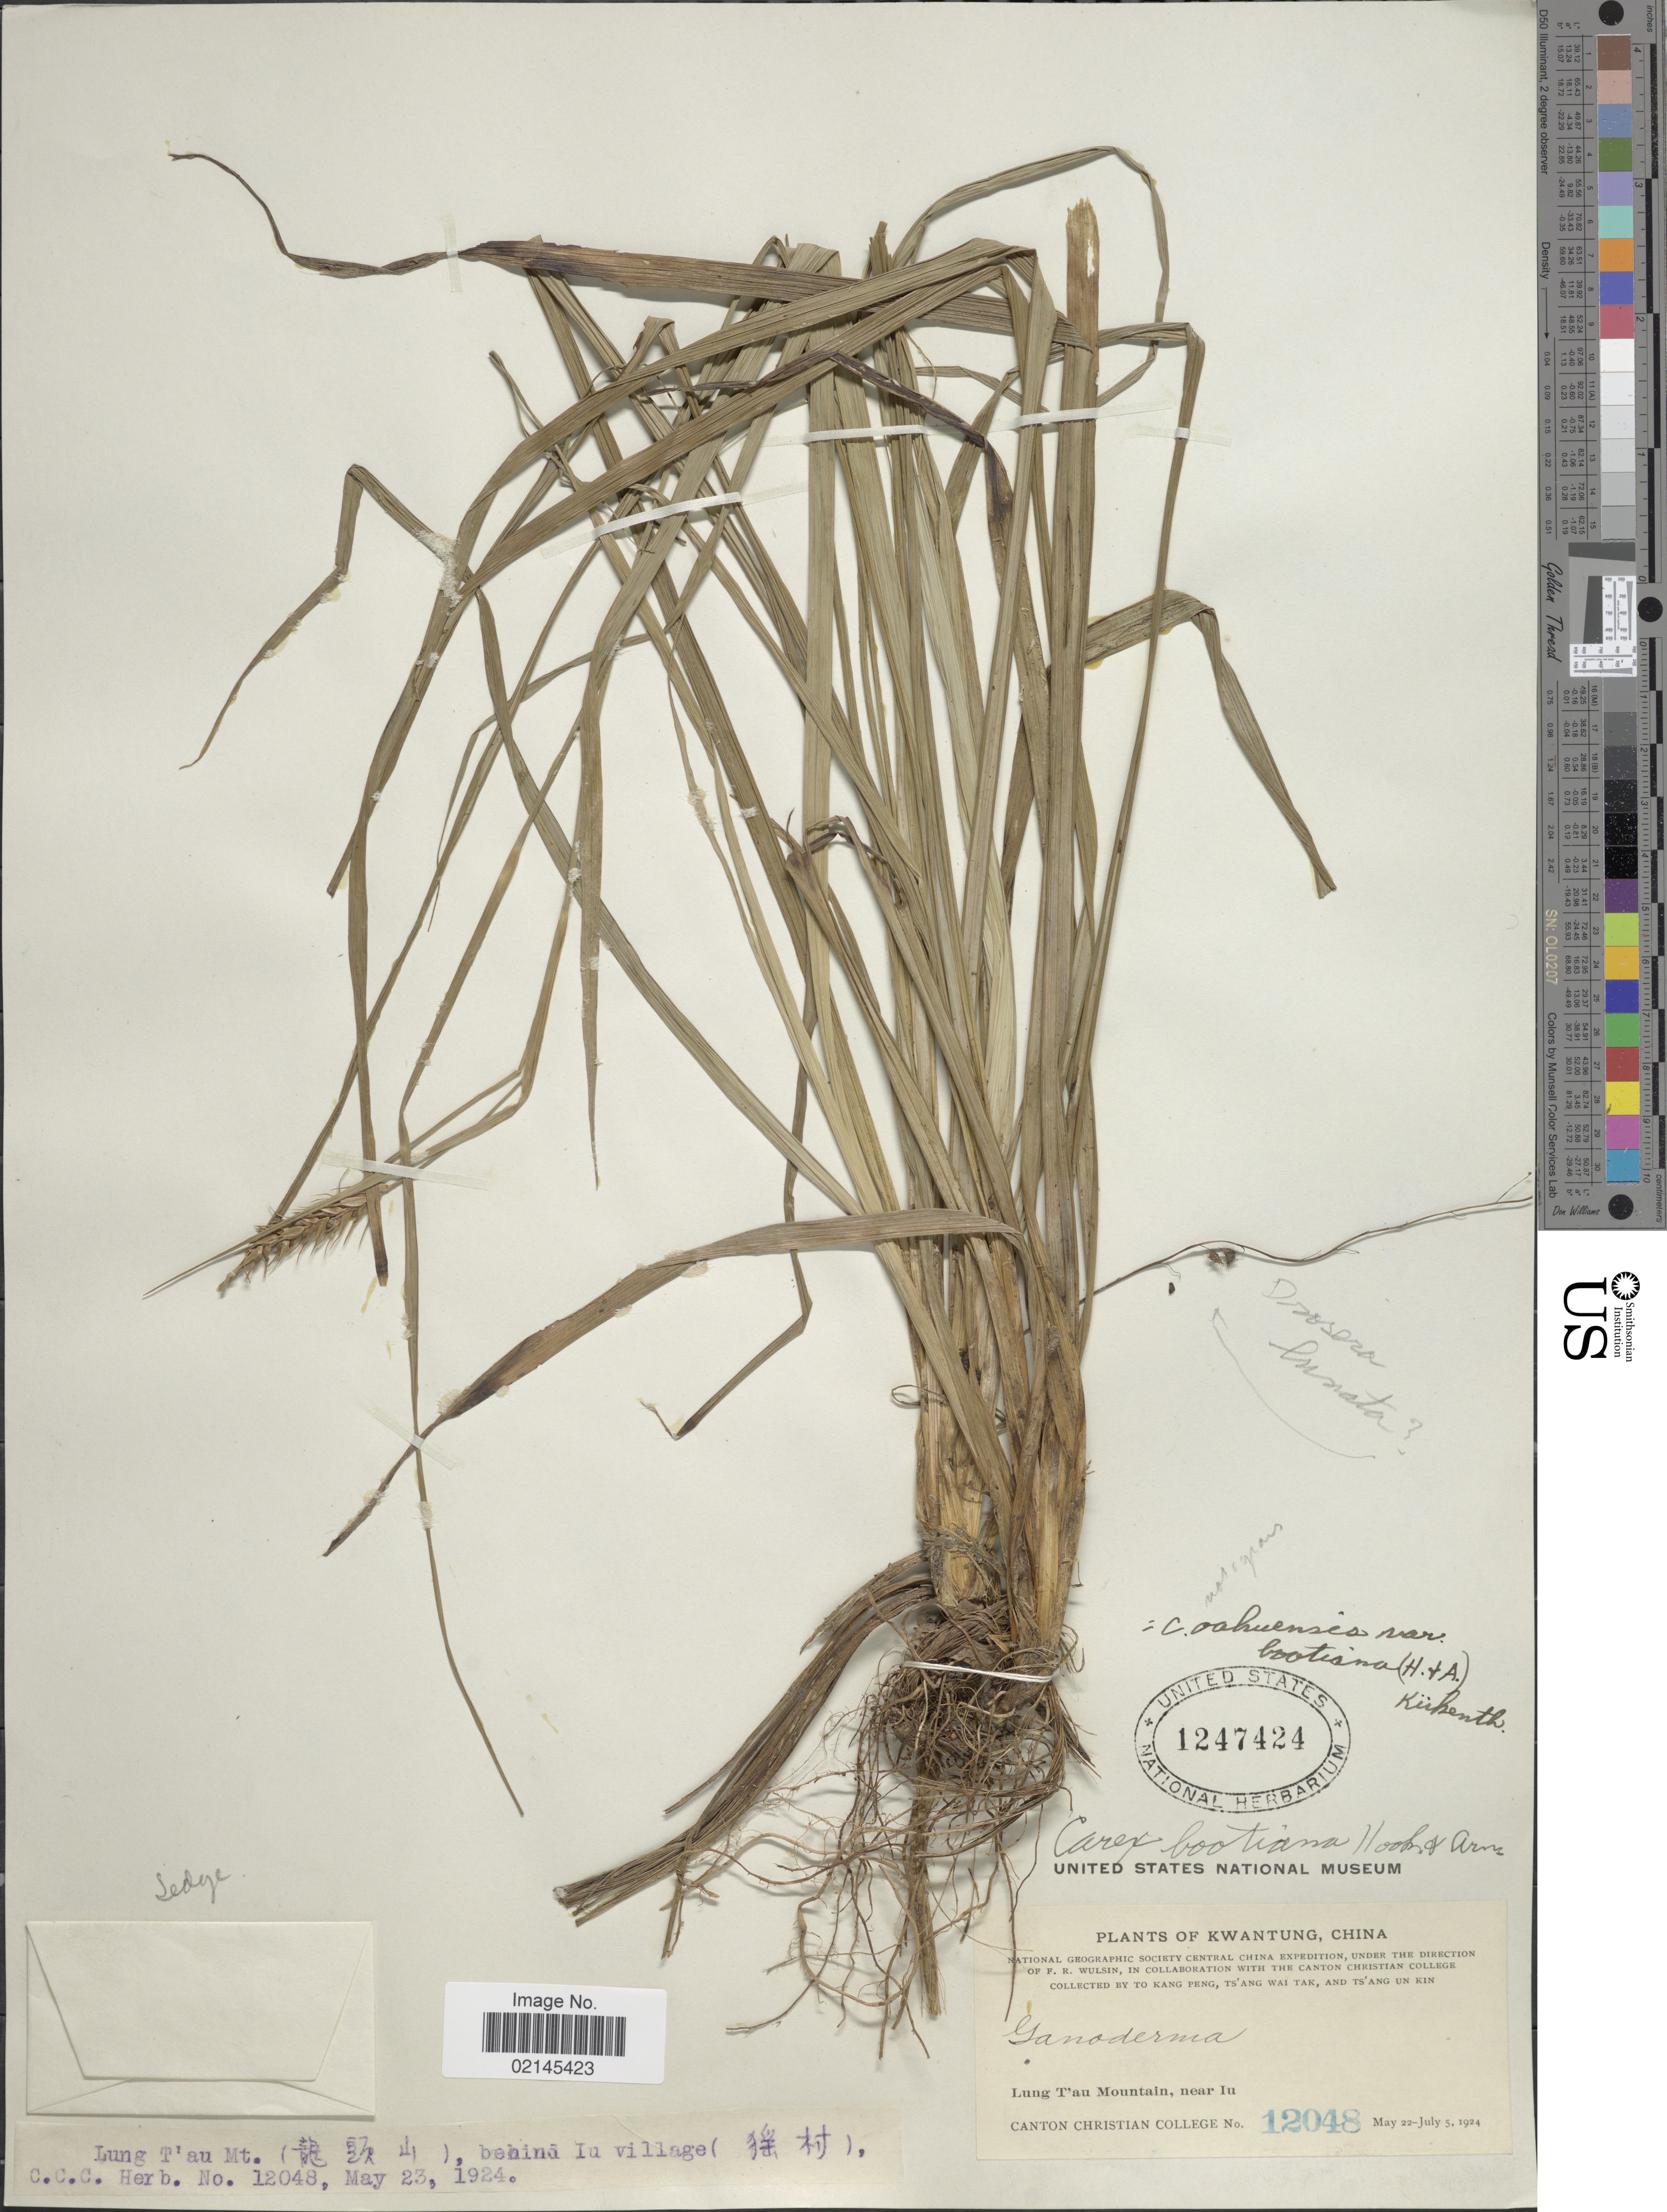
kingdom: Plantae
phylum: Tracheophyta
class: Liliopsida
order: Poales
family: Cyperaceae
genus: Carex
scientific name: Carex wahuensis subsp. robusta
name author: (Franch. & Sav.) T. Koyama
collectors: T. K. Peng, W. T. Tsang & U. K. Tsang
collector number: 12048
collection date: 1924-05-23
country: China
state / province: Guangdong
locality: Kwangtung, Lung T'au Mountain, near Iu, behind Iu Village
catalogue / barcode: US 1247424